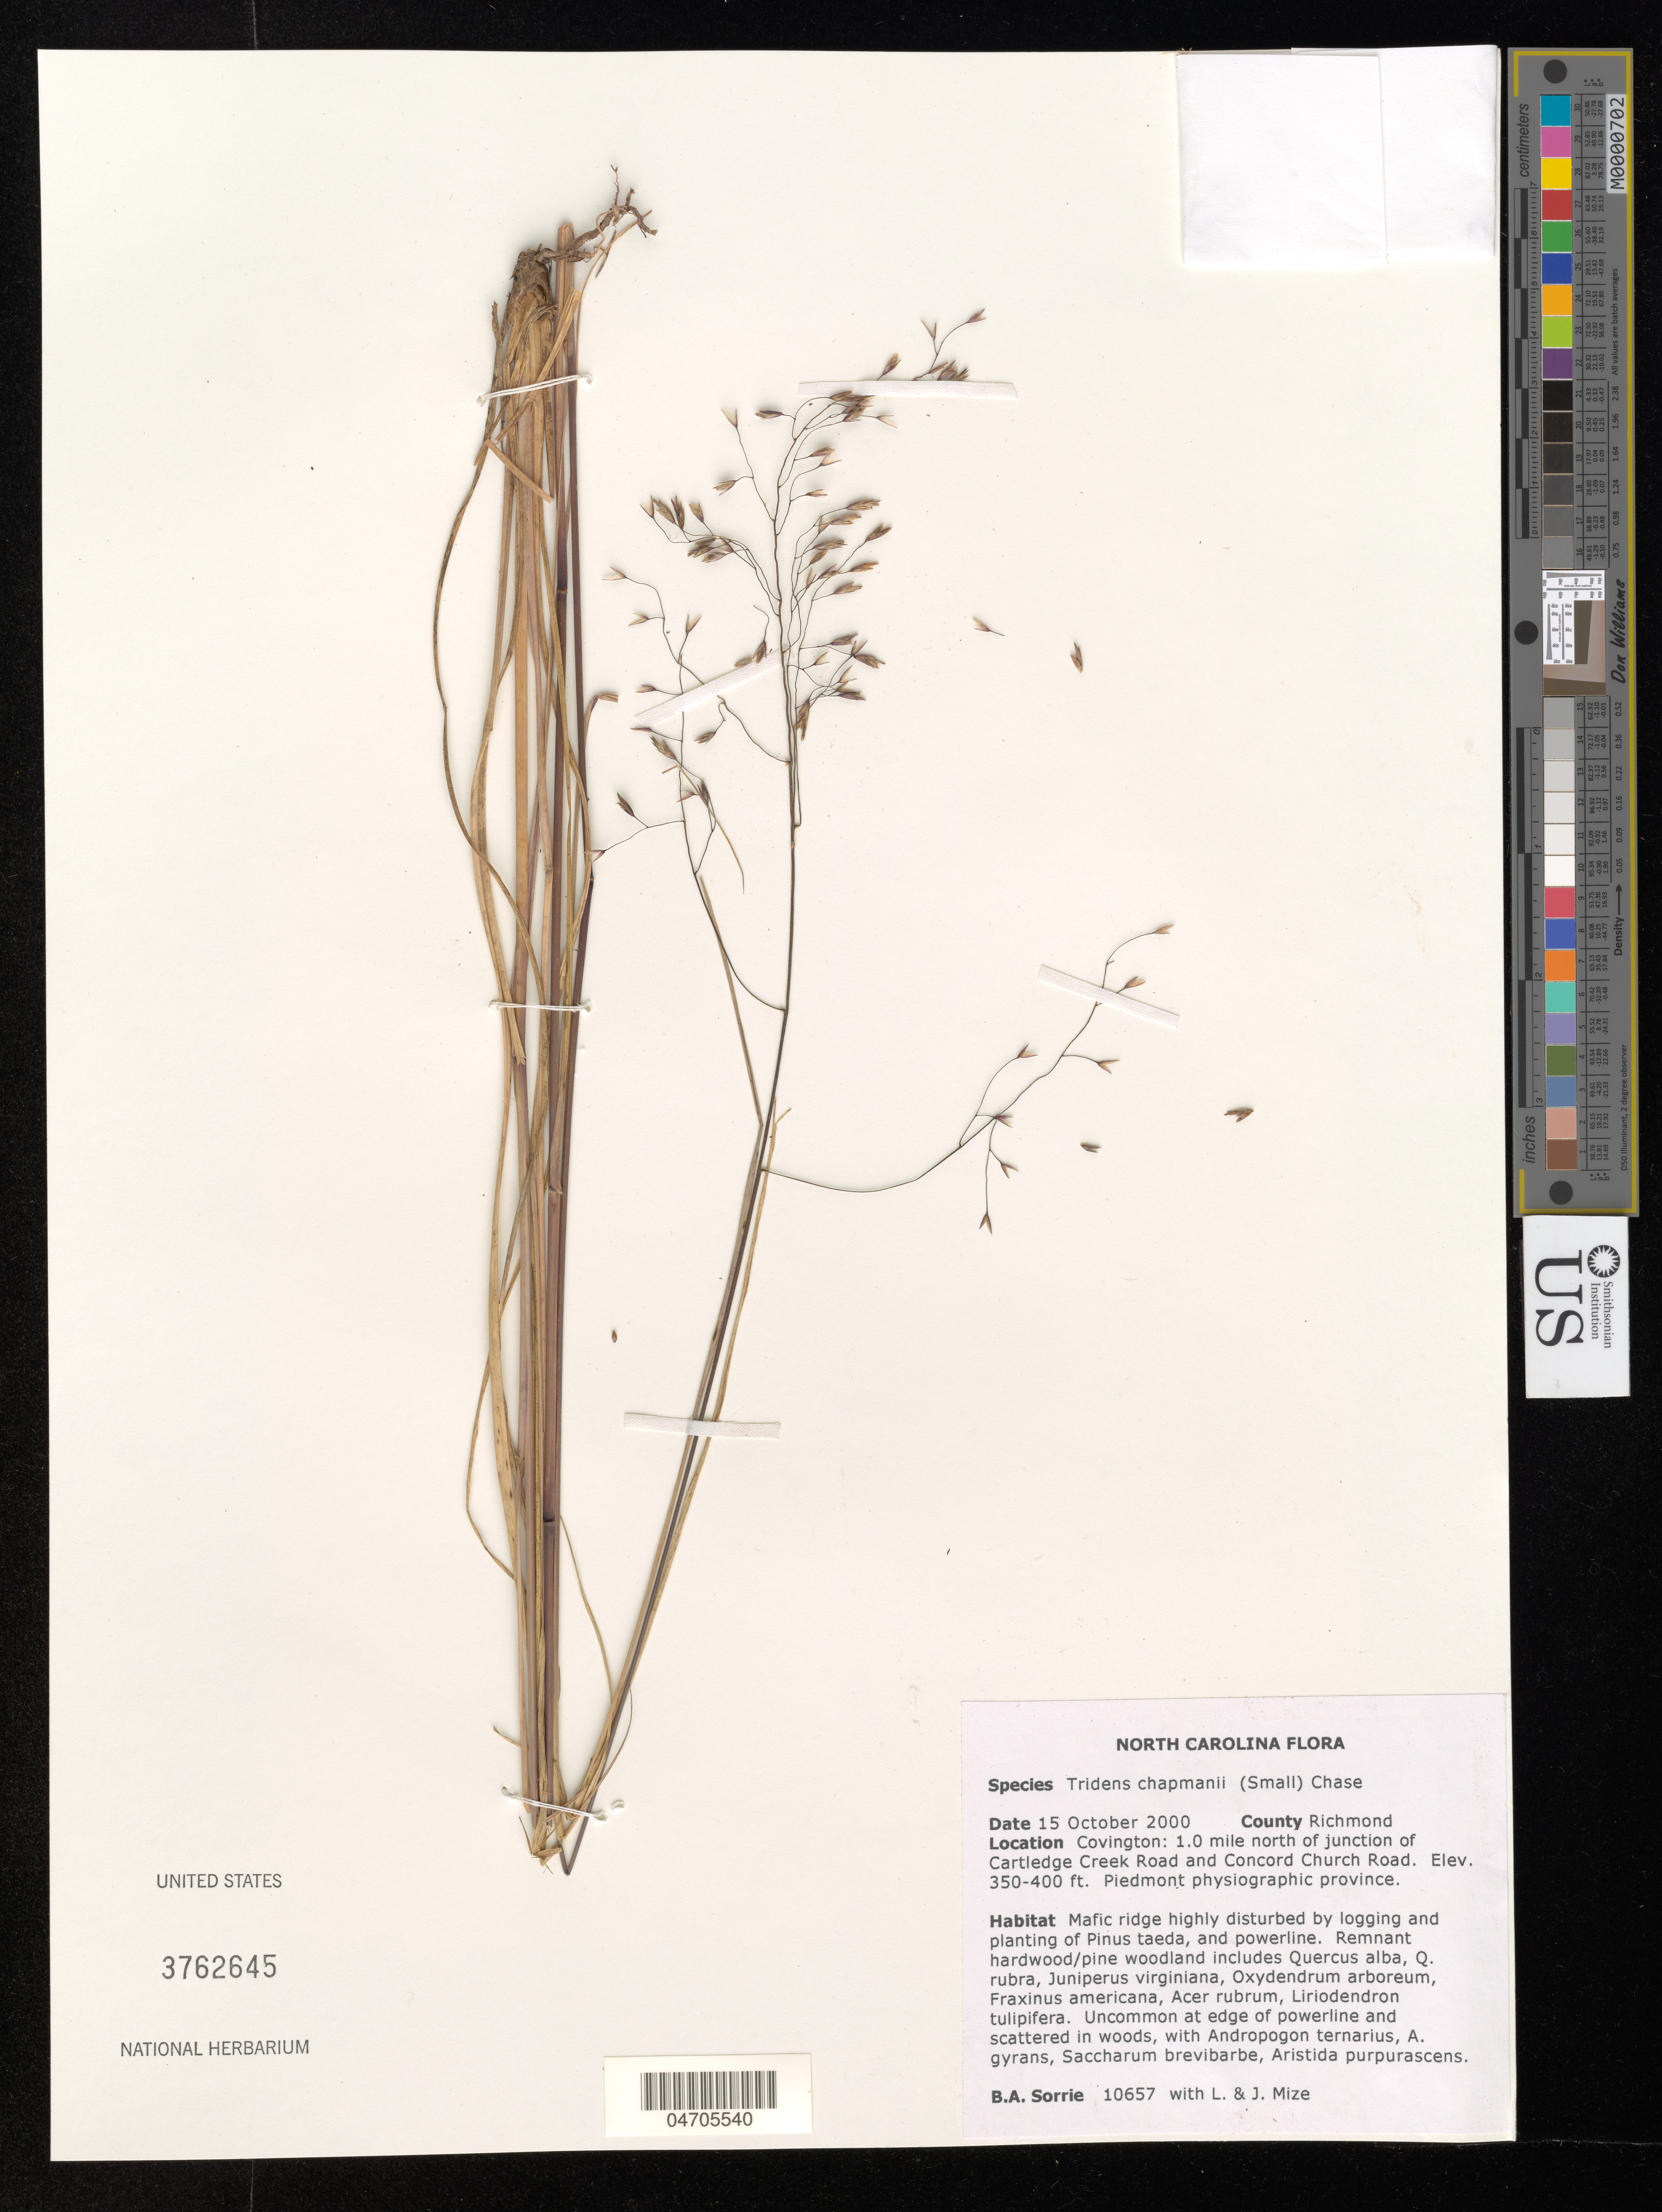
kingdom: Plantae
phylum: Tracheophyta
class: Liliopsida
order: Poales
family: Poaceae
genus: Tridens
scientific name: Tridens chapmanii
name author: (Small) Chase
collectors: B. Sorrie, L. Mize & J. Mize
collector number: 10657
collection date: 2000-10-15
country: United States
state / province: North Carolina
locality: County Richmond. Covington: 1.0 mile north of junction of Cartledge Creek Road and Concord Church Road. Piedmont physiographic province.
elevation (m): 107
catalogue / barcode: US 3762645